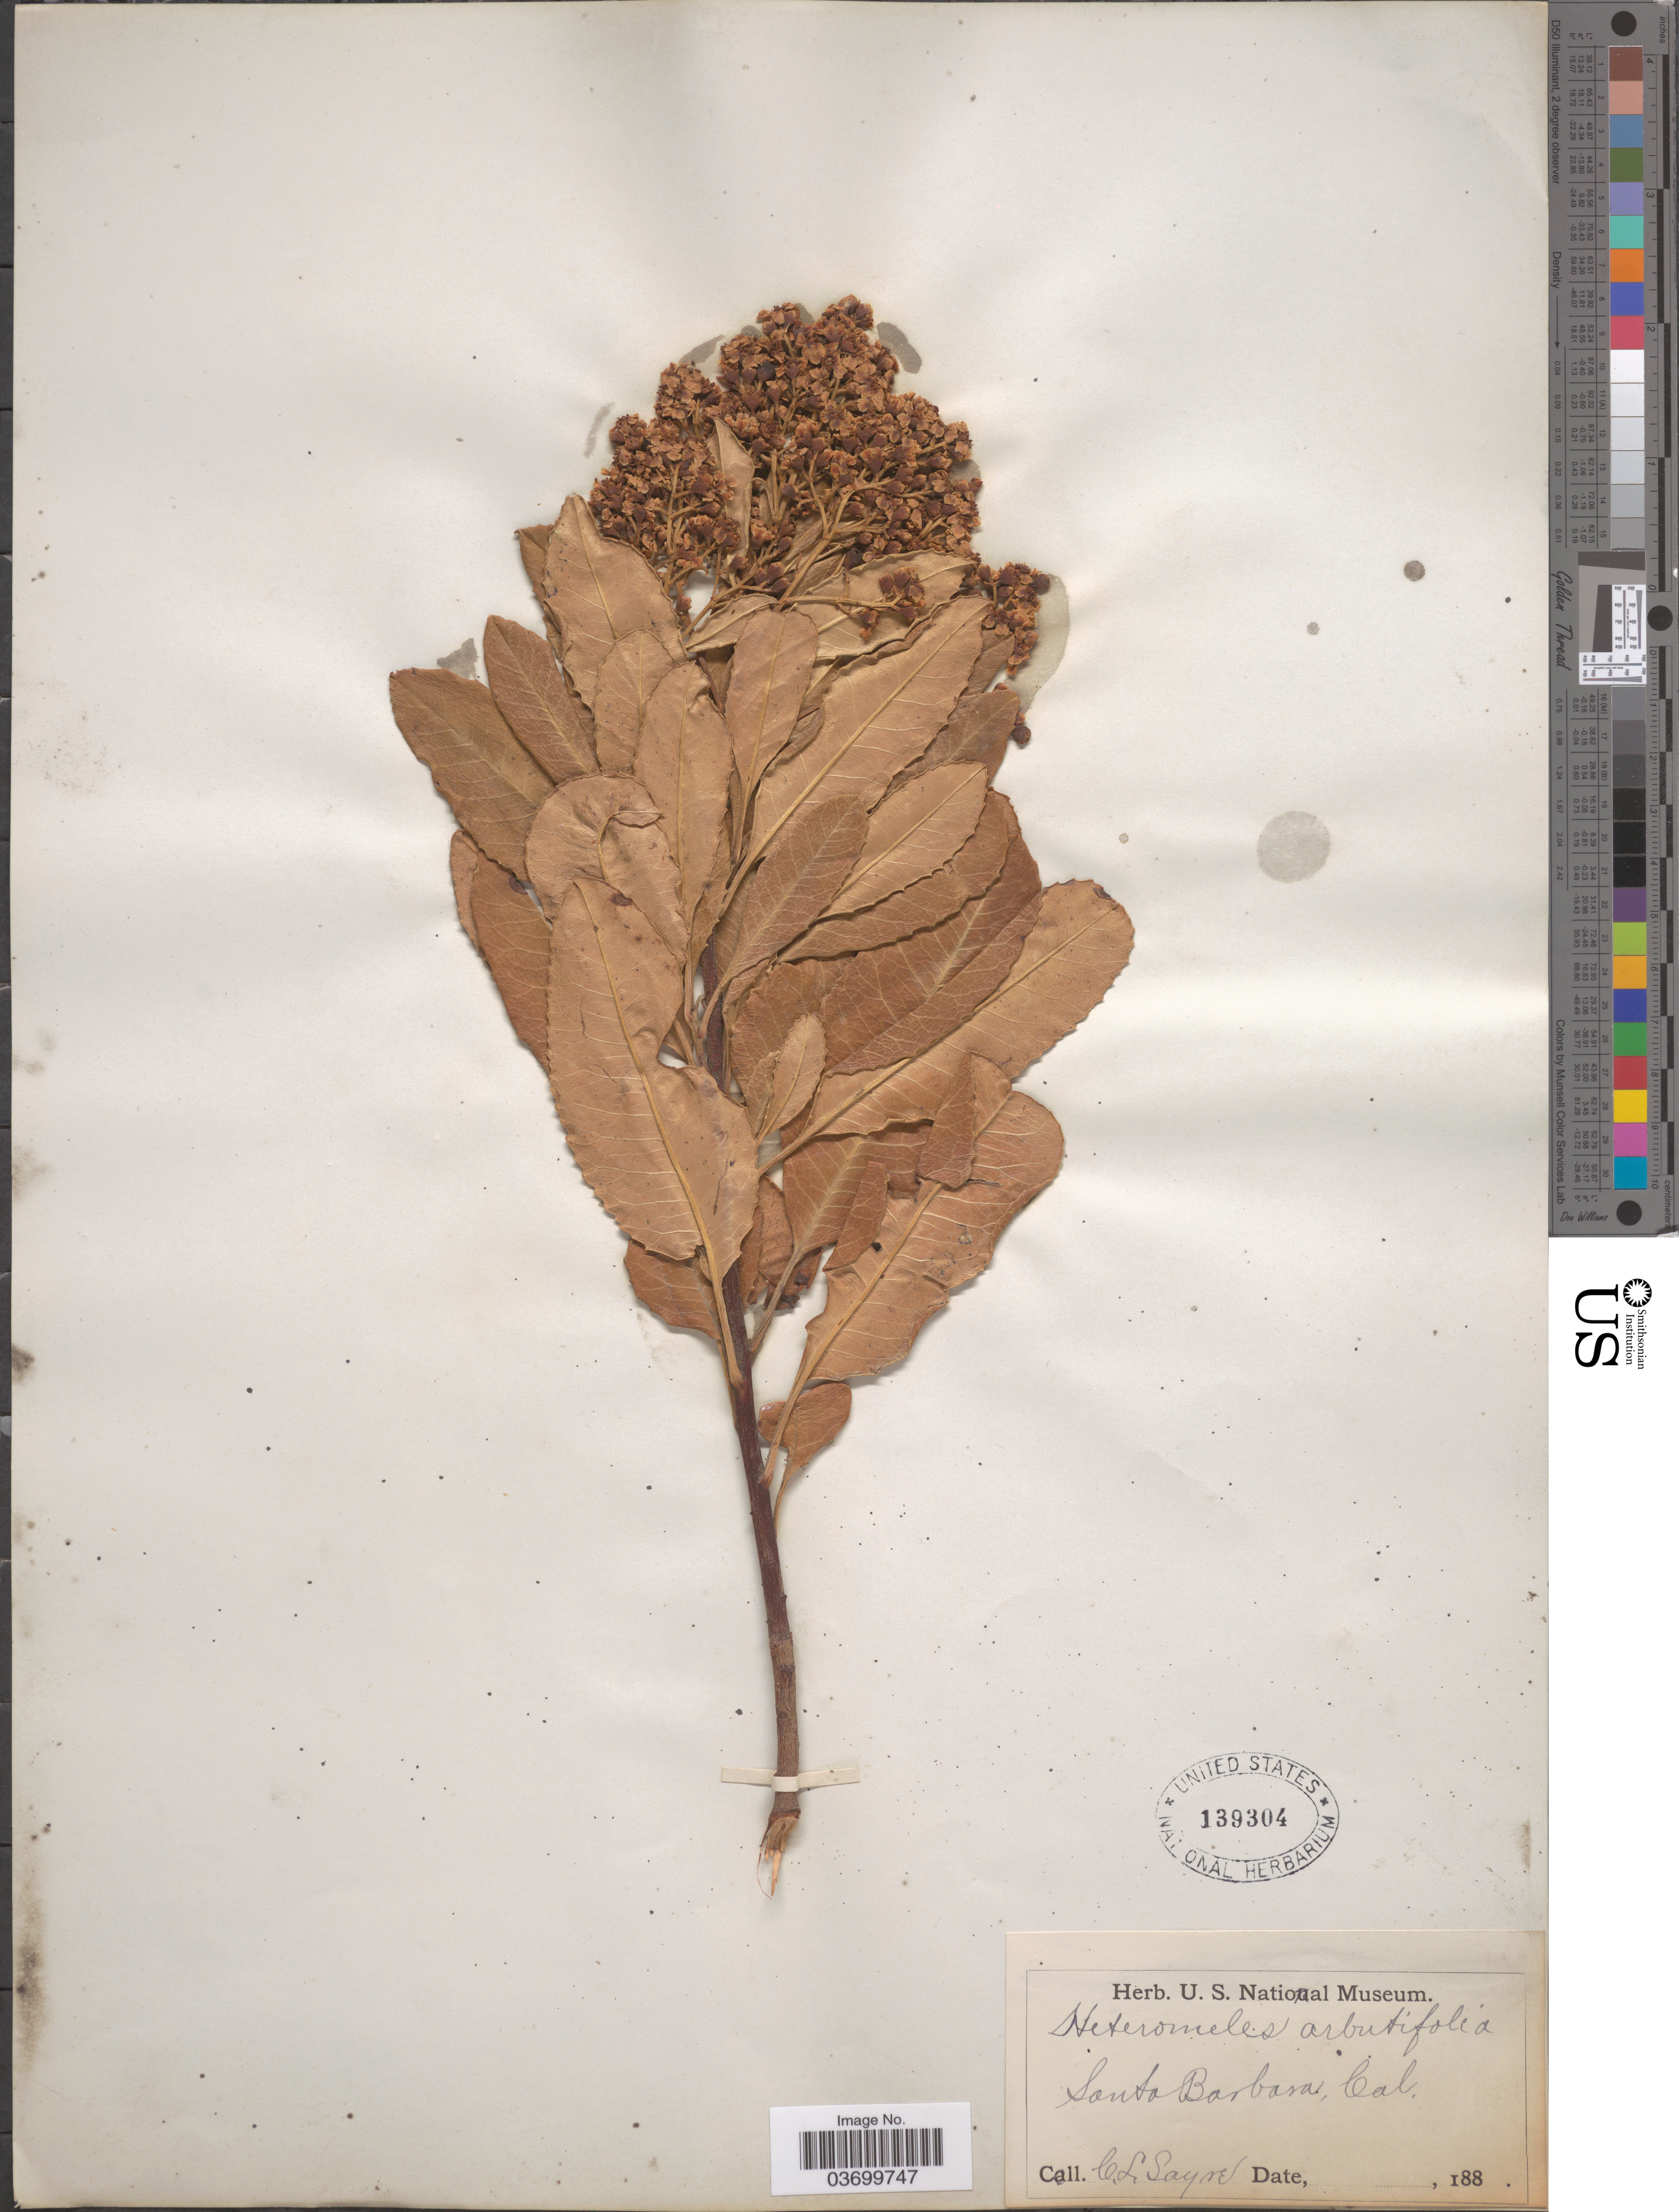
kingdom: Plantae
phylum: Tracheophyta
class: Magnoliopsida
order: Rosales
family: Rosaceae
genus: Heteromeles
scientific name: Heteromeles arbutifolia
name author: (Lindl.) Roemer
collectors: C. Sayre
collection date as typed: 188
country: United States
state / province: California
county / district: Santa Barbara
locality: Santa Barbara.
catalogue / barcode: US 139304